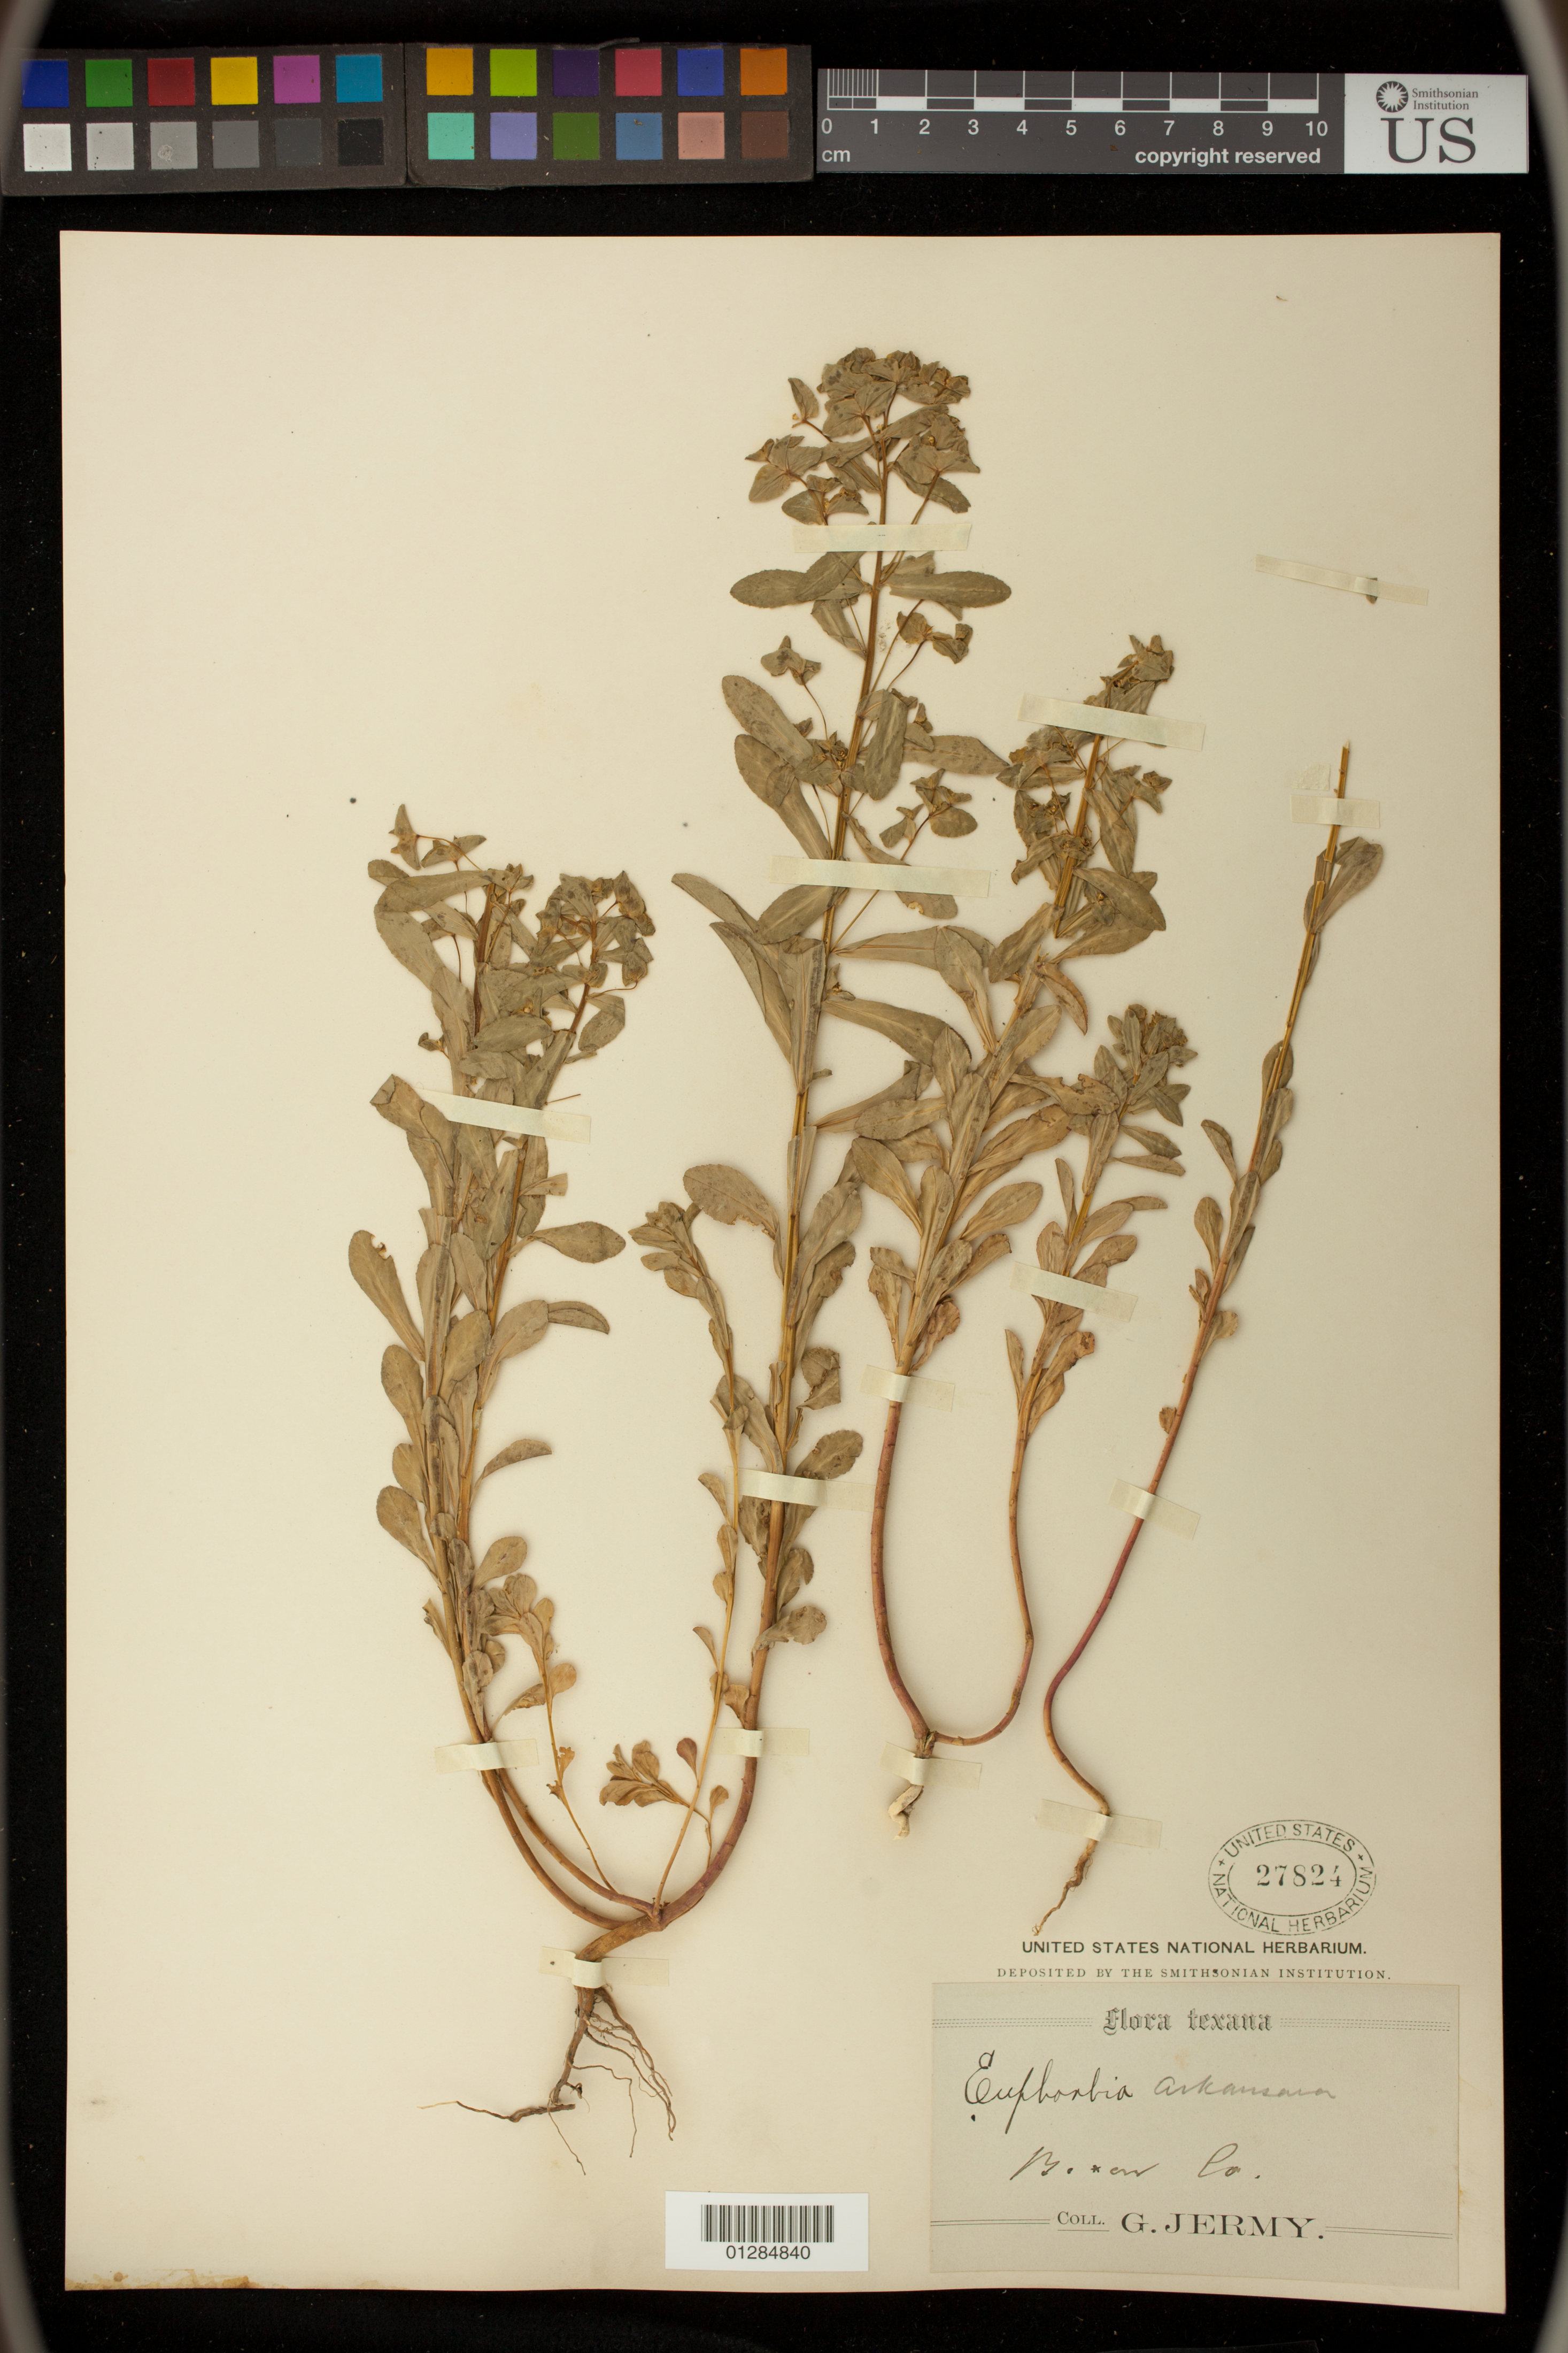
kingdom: Plantae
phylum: Tracheophyta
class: Magnoliopsida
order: Malpighiales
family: Euphorbiaceae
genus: Euphorbia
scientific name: Euphorbia spathulata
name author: Lam.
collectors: G. Jermy (herb.)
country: United States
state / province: Texas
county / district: Bexar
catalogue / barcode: US 27824